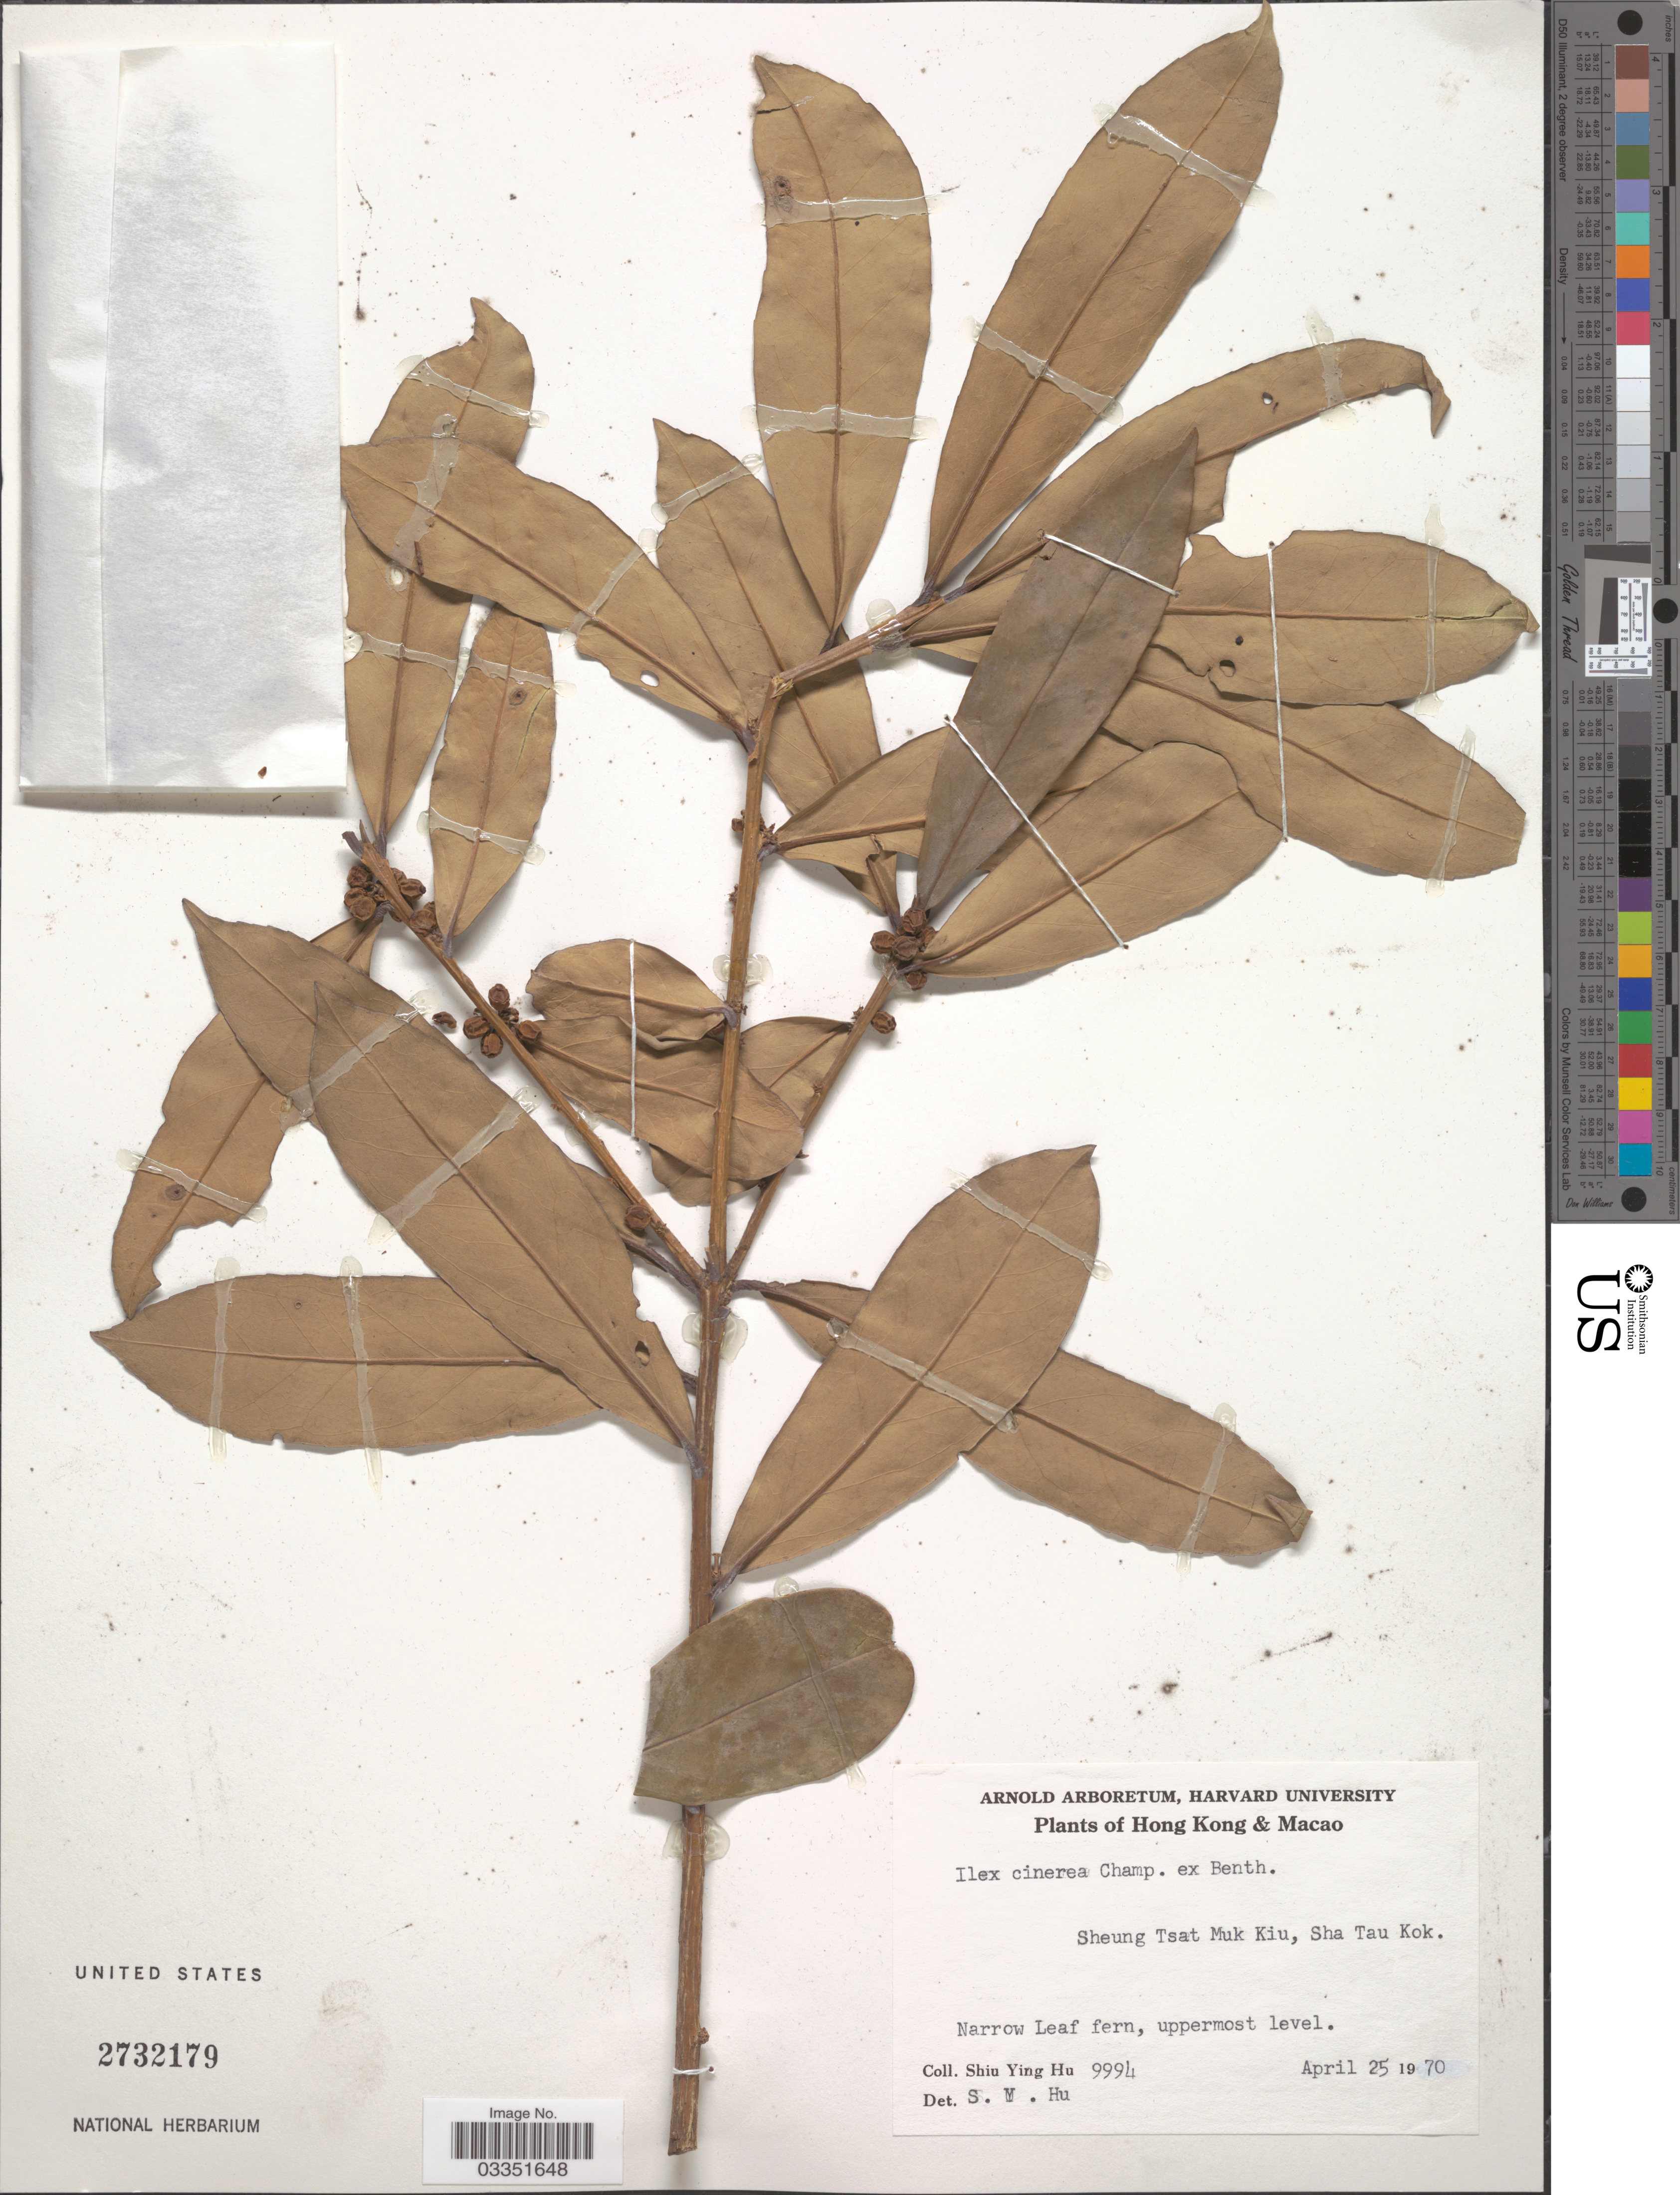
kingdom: Plantae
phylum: Tracheophyta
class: Magnoliopsida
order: Aquifoliales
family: Aquifoliaceae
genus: Ilex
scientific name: Ilex cinerea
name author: Champ. ex Benth.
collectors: S. Y. Hu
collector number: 9994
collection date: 1970-04-25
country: China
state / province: Hong Kong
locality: Hong Kong & Macao. Sheung Tsat Muk Kiu, Sha Tau Kok. Narrow Leaf fern, uppermost level.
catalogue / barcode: US 2732179